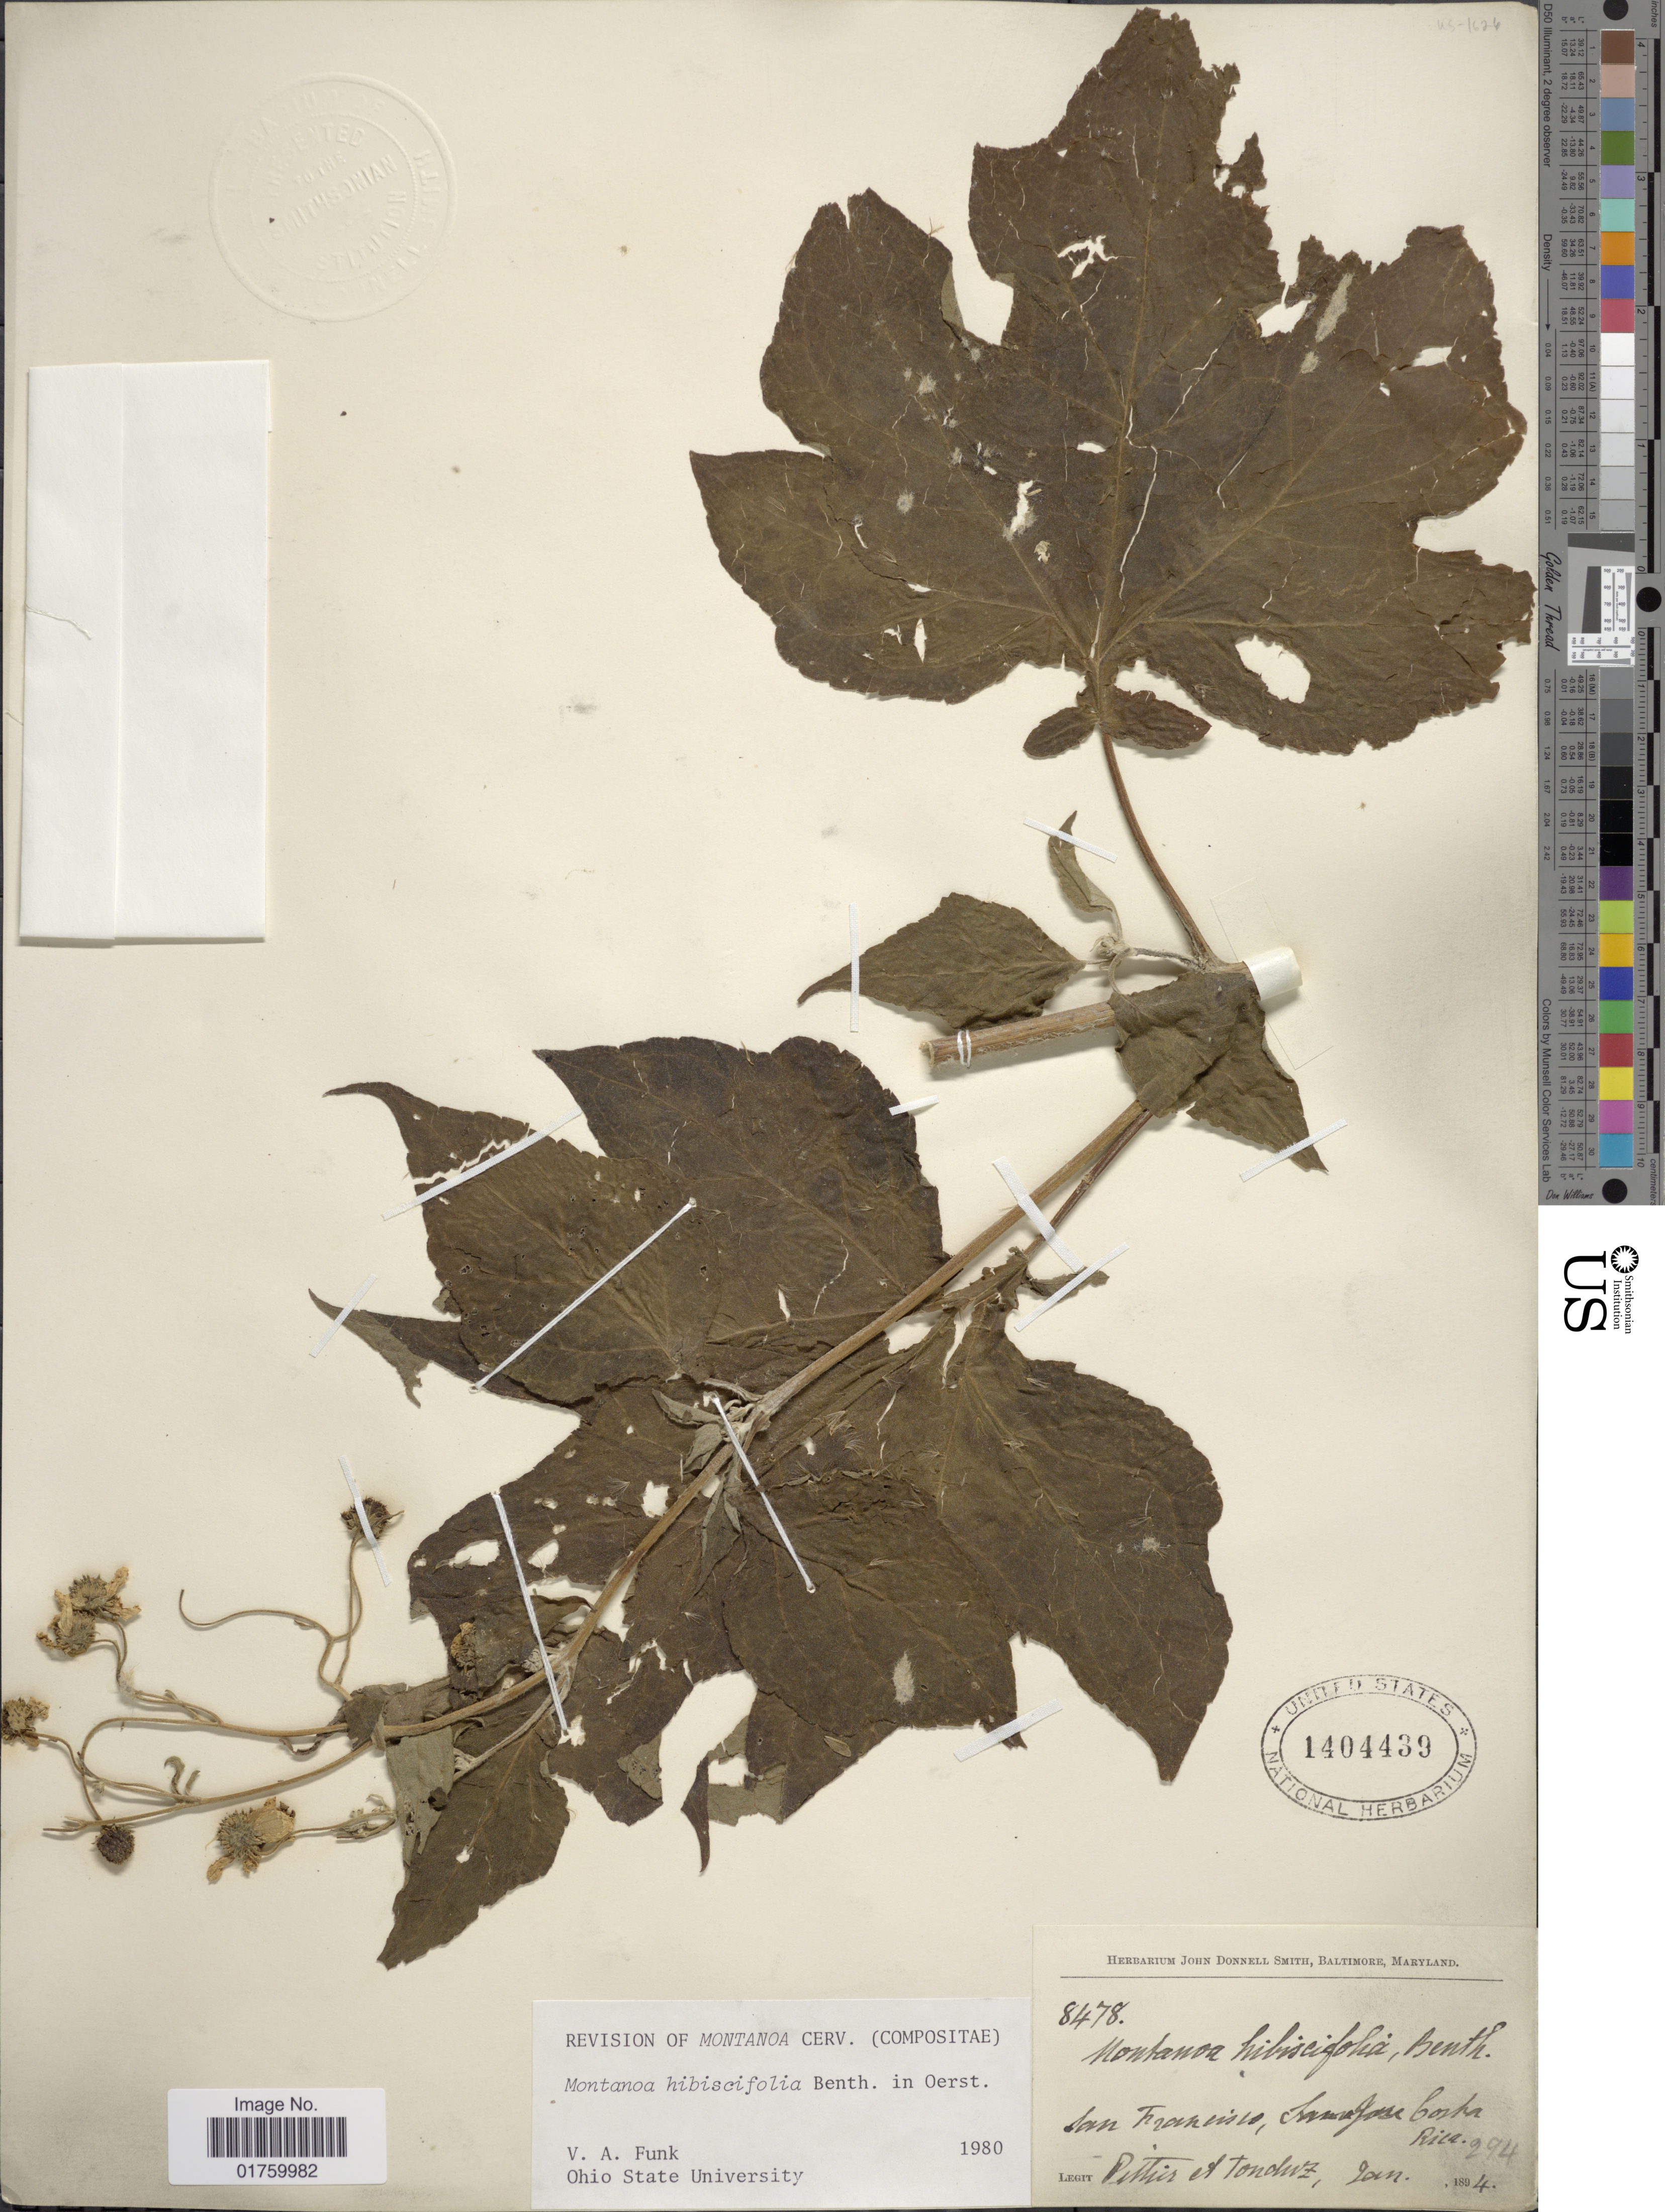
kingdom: Plantae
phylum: Tracheophyta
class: Magnoliopsida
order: Asterales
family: Asteraceae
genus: Montanoa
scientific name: Montanoa hibiscifolia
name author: Benth.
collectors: Pittier, -- & A. Tonduz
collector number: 8478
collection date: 1894-01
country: Costa Rica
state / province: San José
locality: San Francisco, San Jose Corpa.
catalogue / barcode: US 1404439